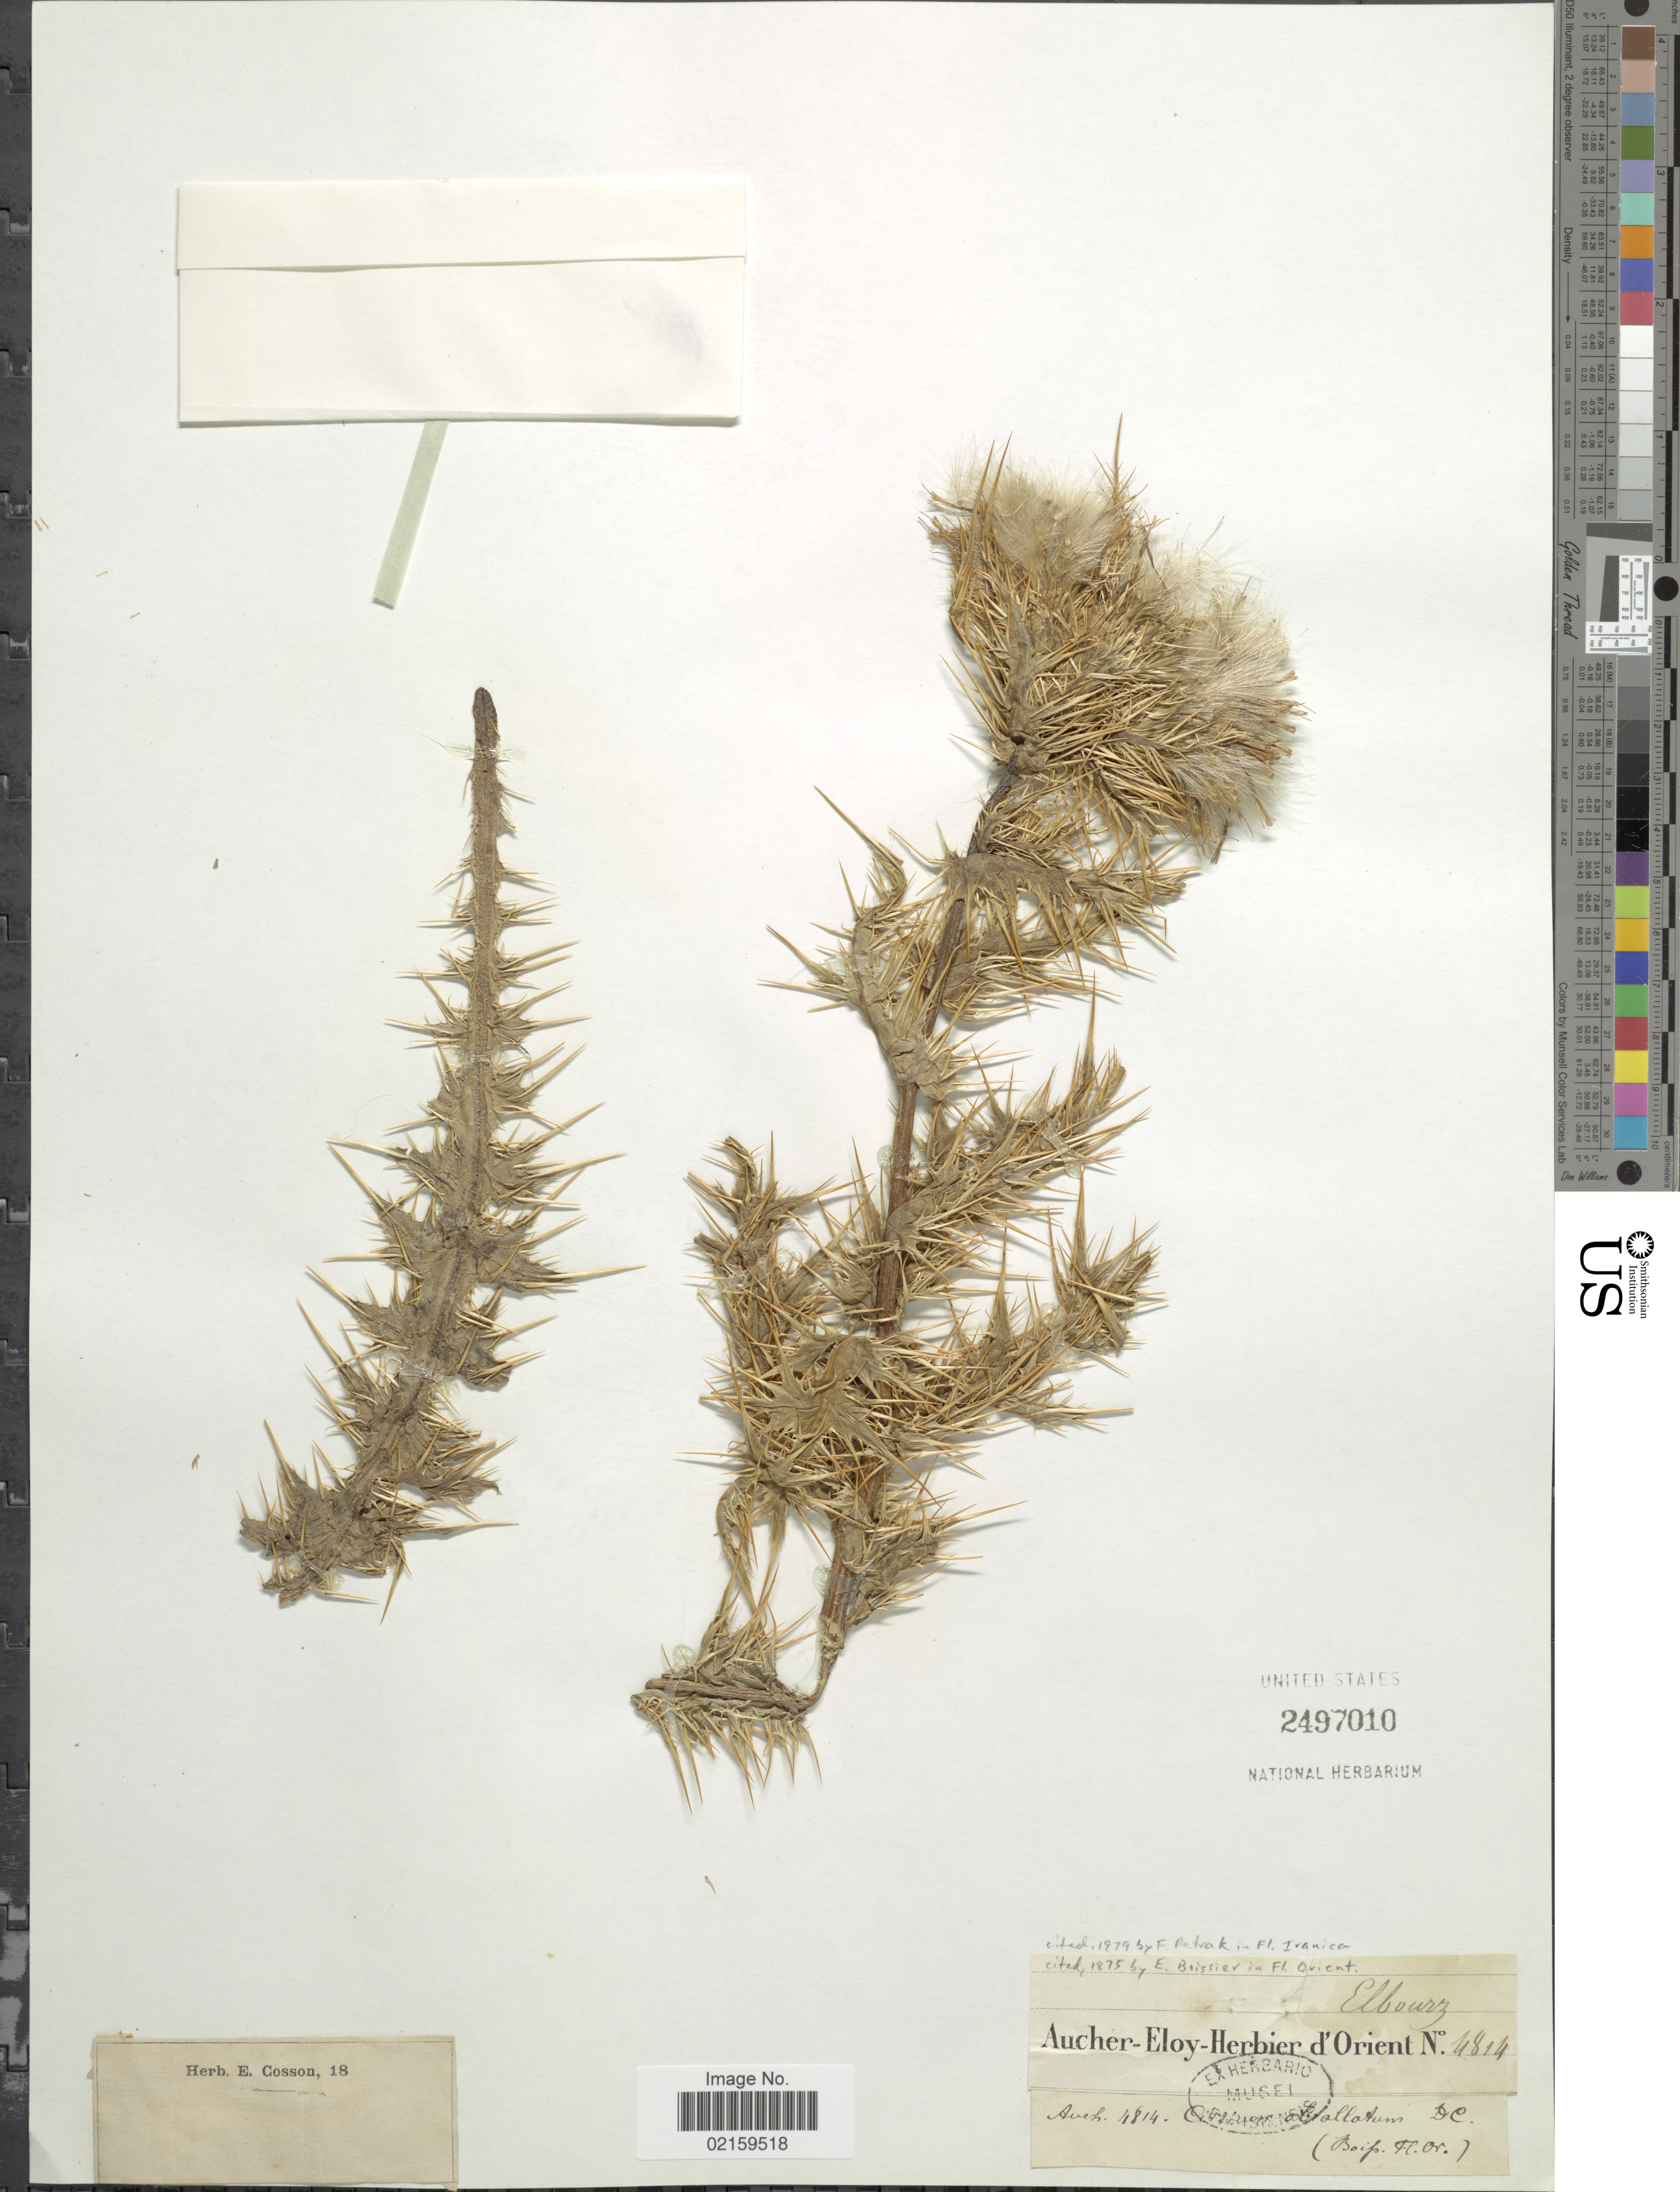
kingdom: Plantae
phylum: Tracheophyta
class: Magnoliopsida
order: Asterales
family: Asteraceae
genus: Cirsium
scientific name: Cirsium obvallatum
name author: M. Bieb.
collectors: P. Aucher-Éloy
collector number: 4814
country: Iran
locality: Elbourz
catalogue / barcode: US 2497010